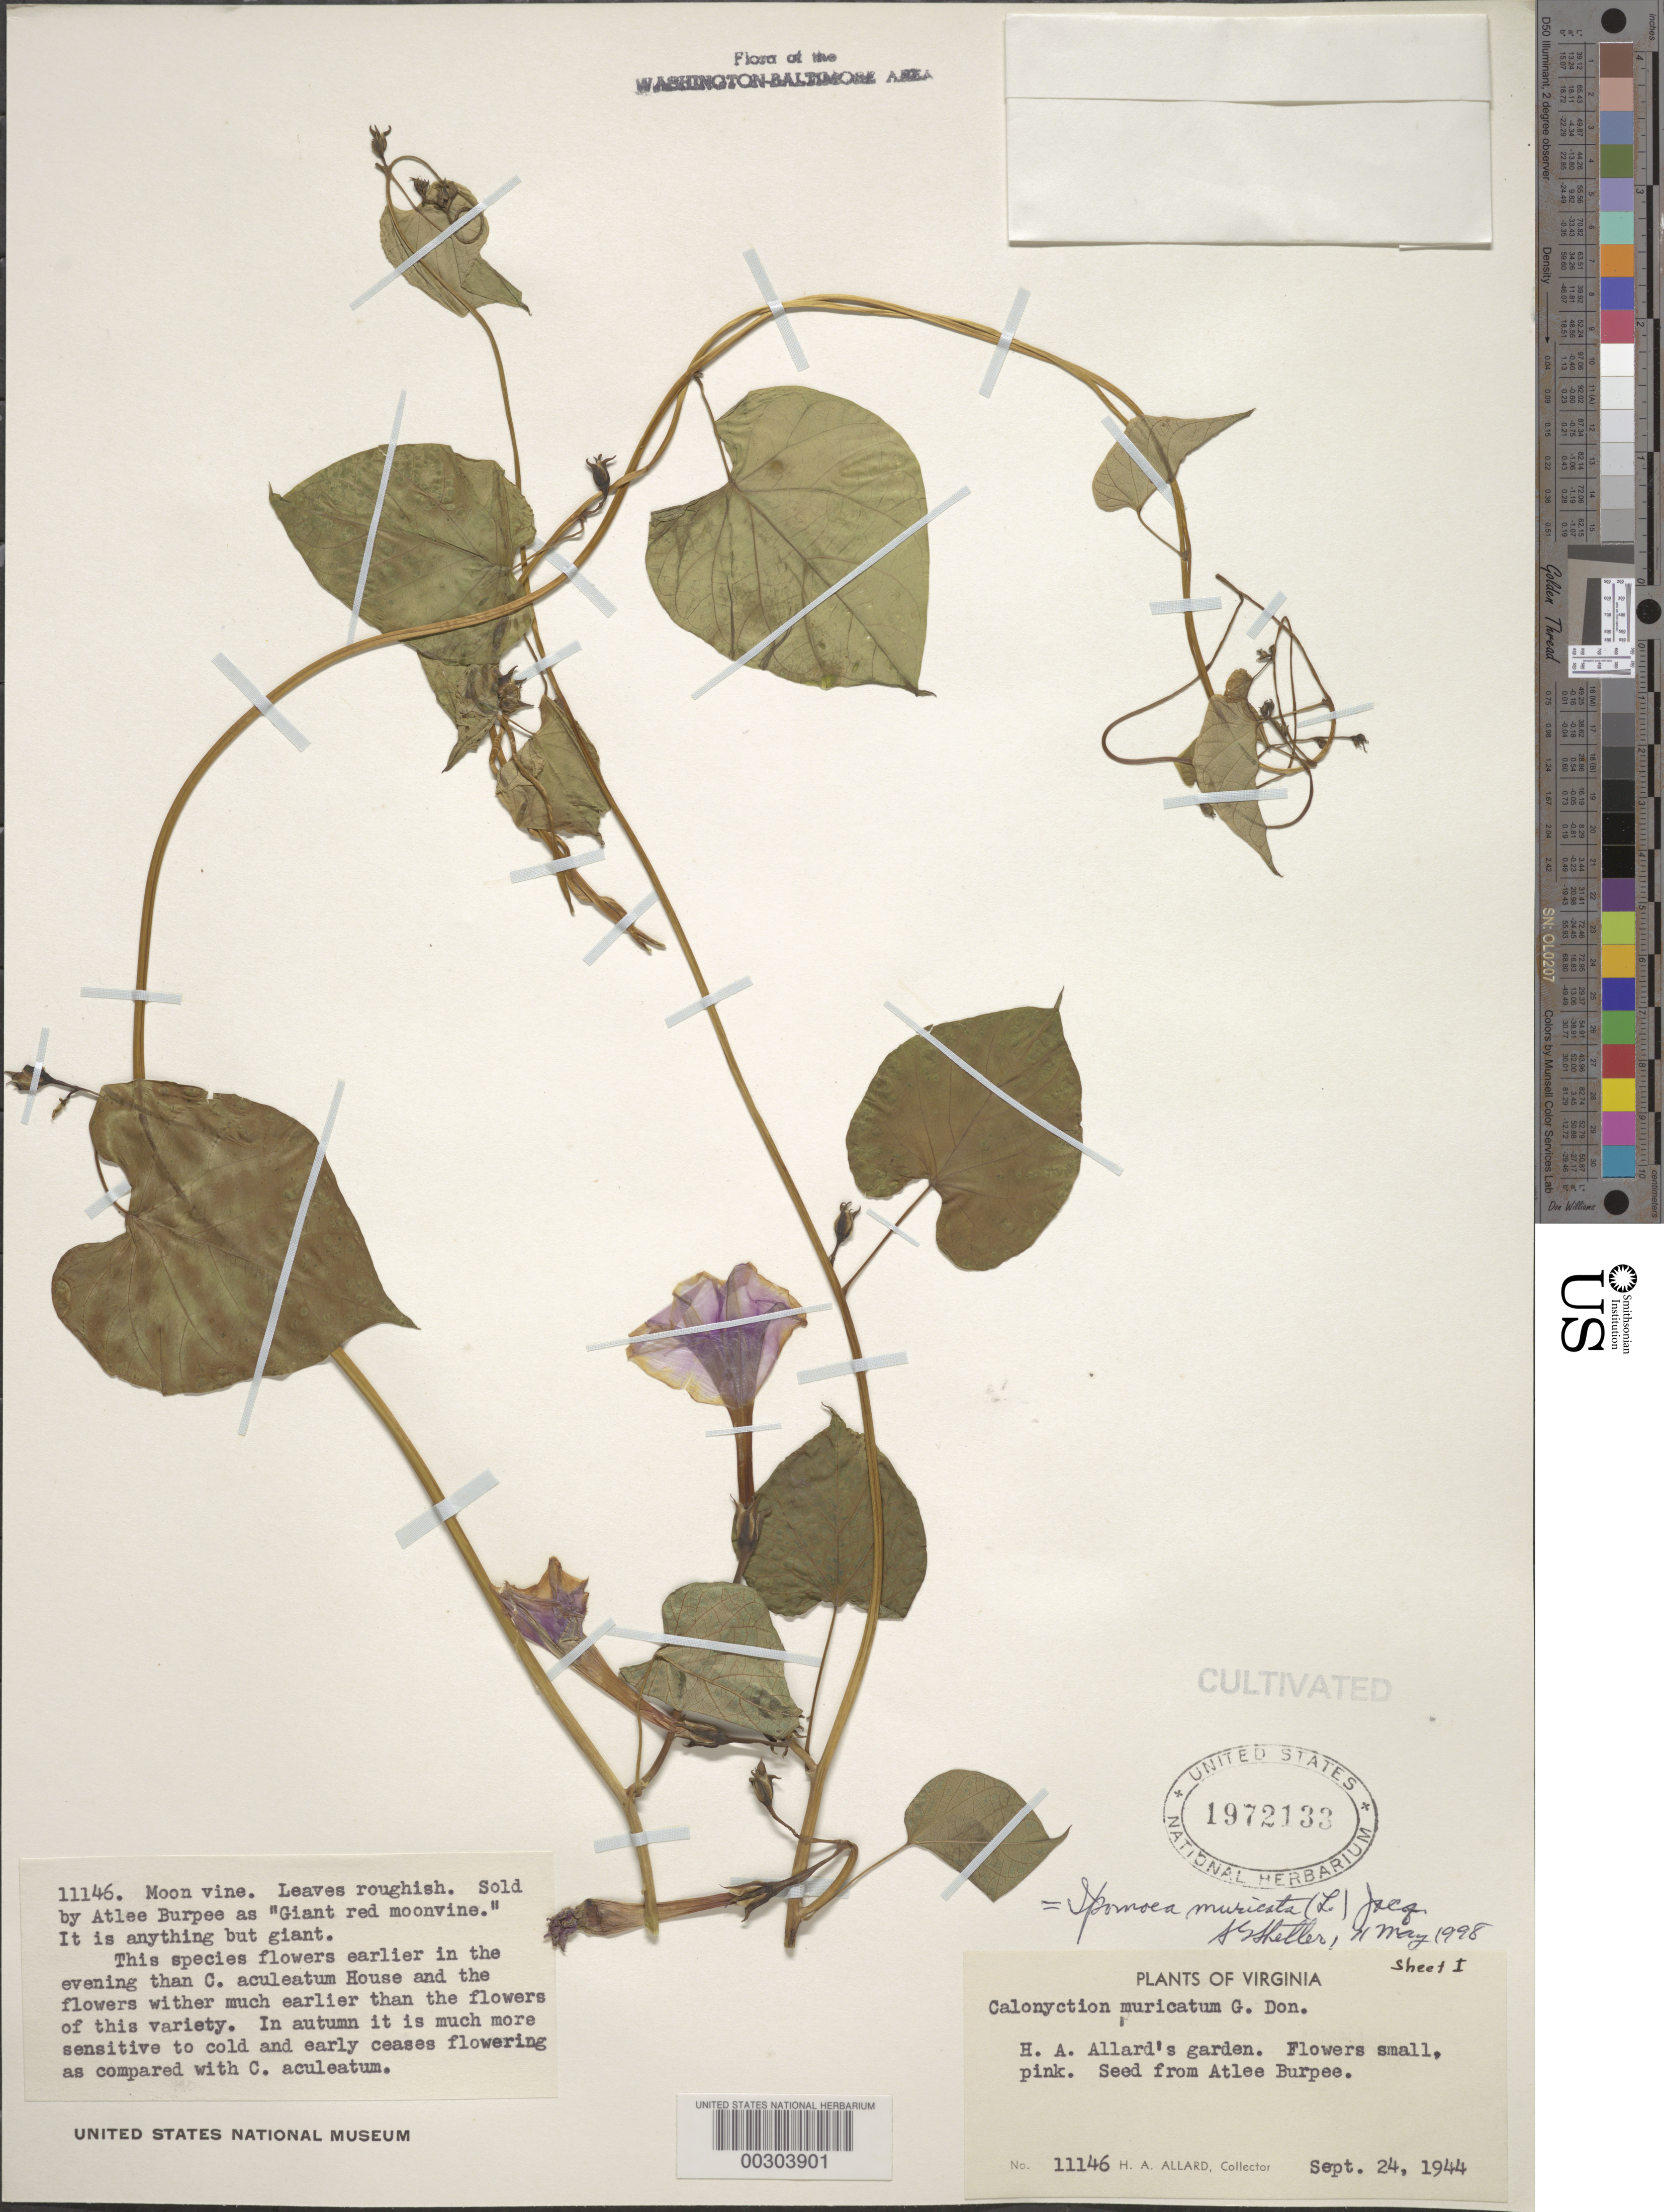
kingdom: Plantae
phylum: Tracheophyta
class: Magnoliopsida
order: Solanales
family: Convolvulaceae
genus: Ipomoea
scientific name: Ipomoea muricata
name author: (L.) Jacq.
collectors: H. A. Allard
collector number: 11146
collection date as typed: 24 Sep 1944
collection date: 1944-09-24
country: United States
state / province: Virginia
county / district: Arlington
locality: Arlington, 3000 7th St N, H.A. Allard's garden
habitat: Garden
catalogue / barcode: US 1972133